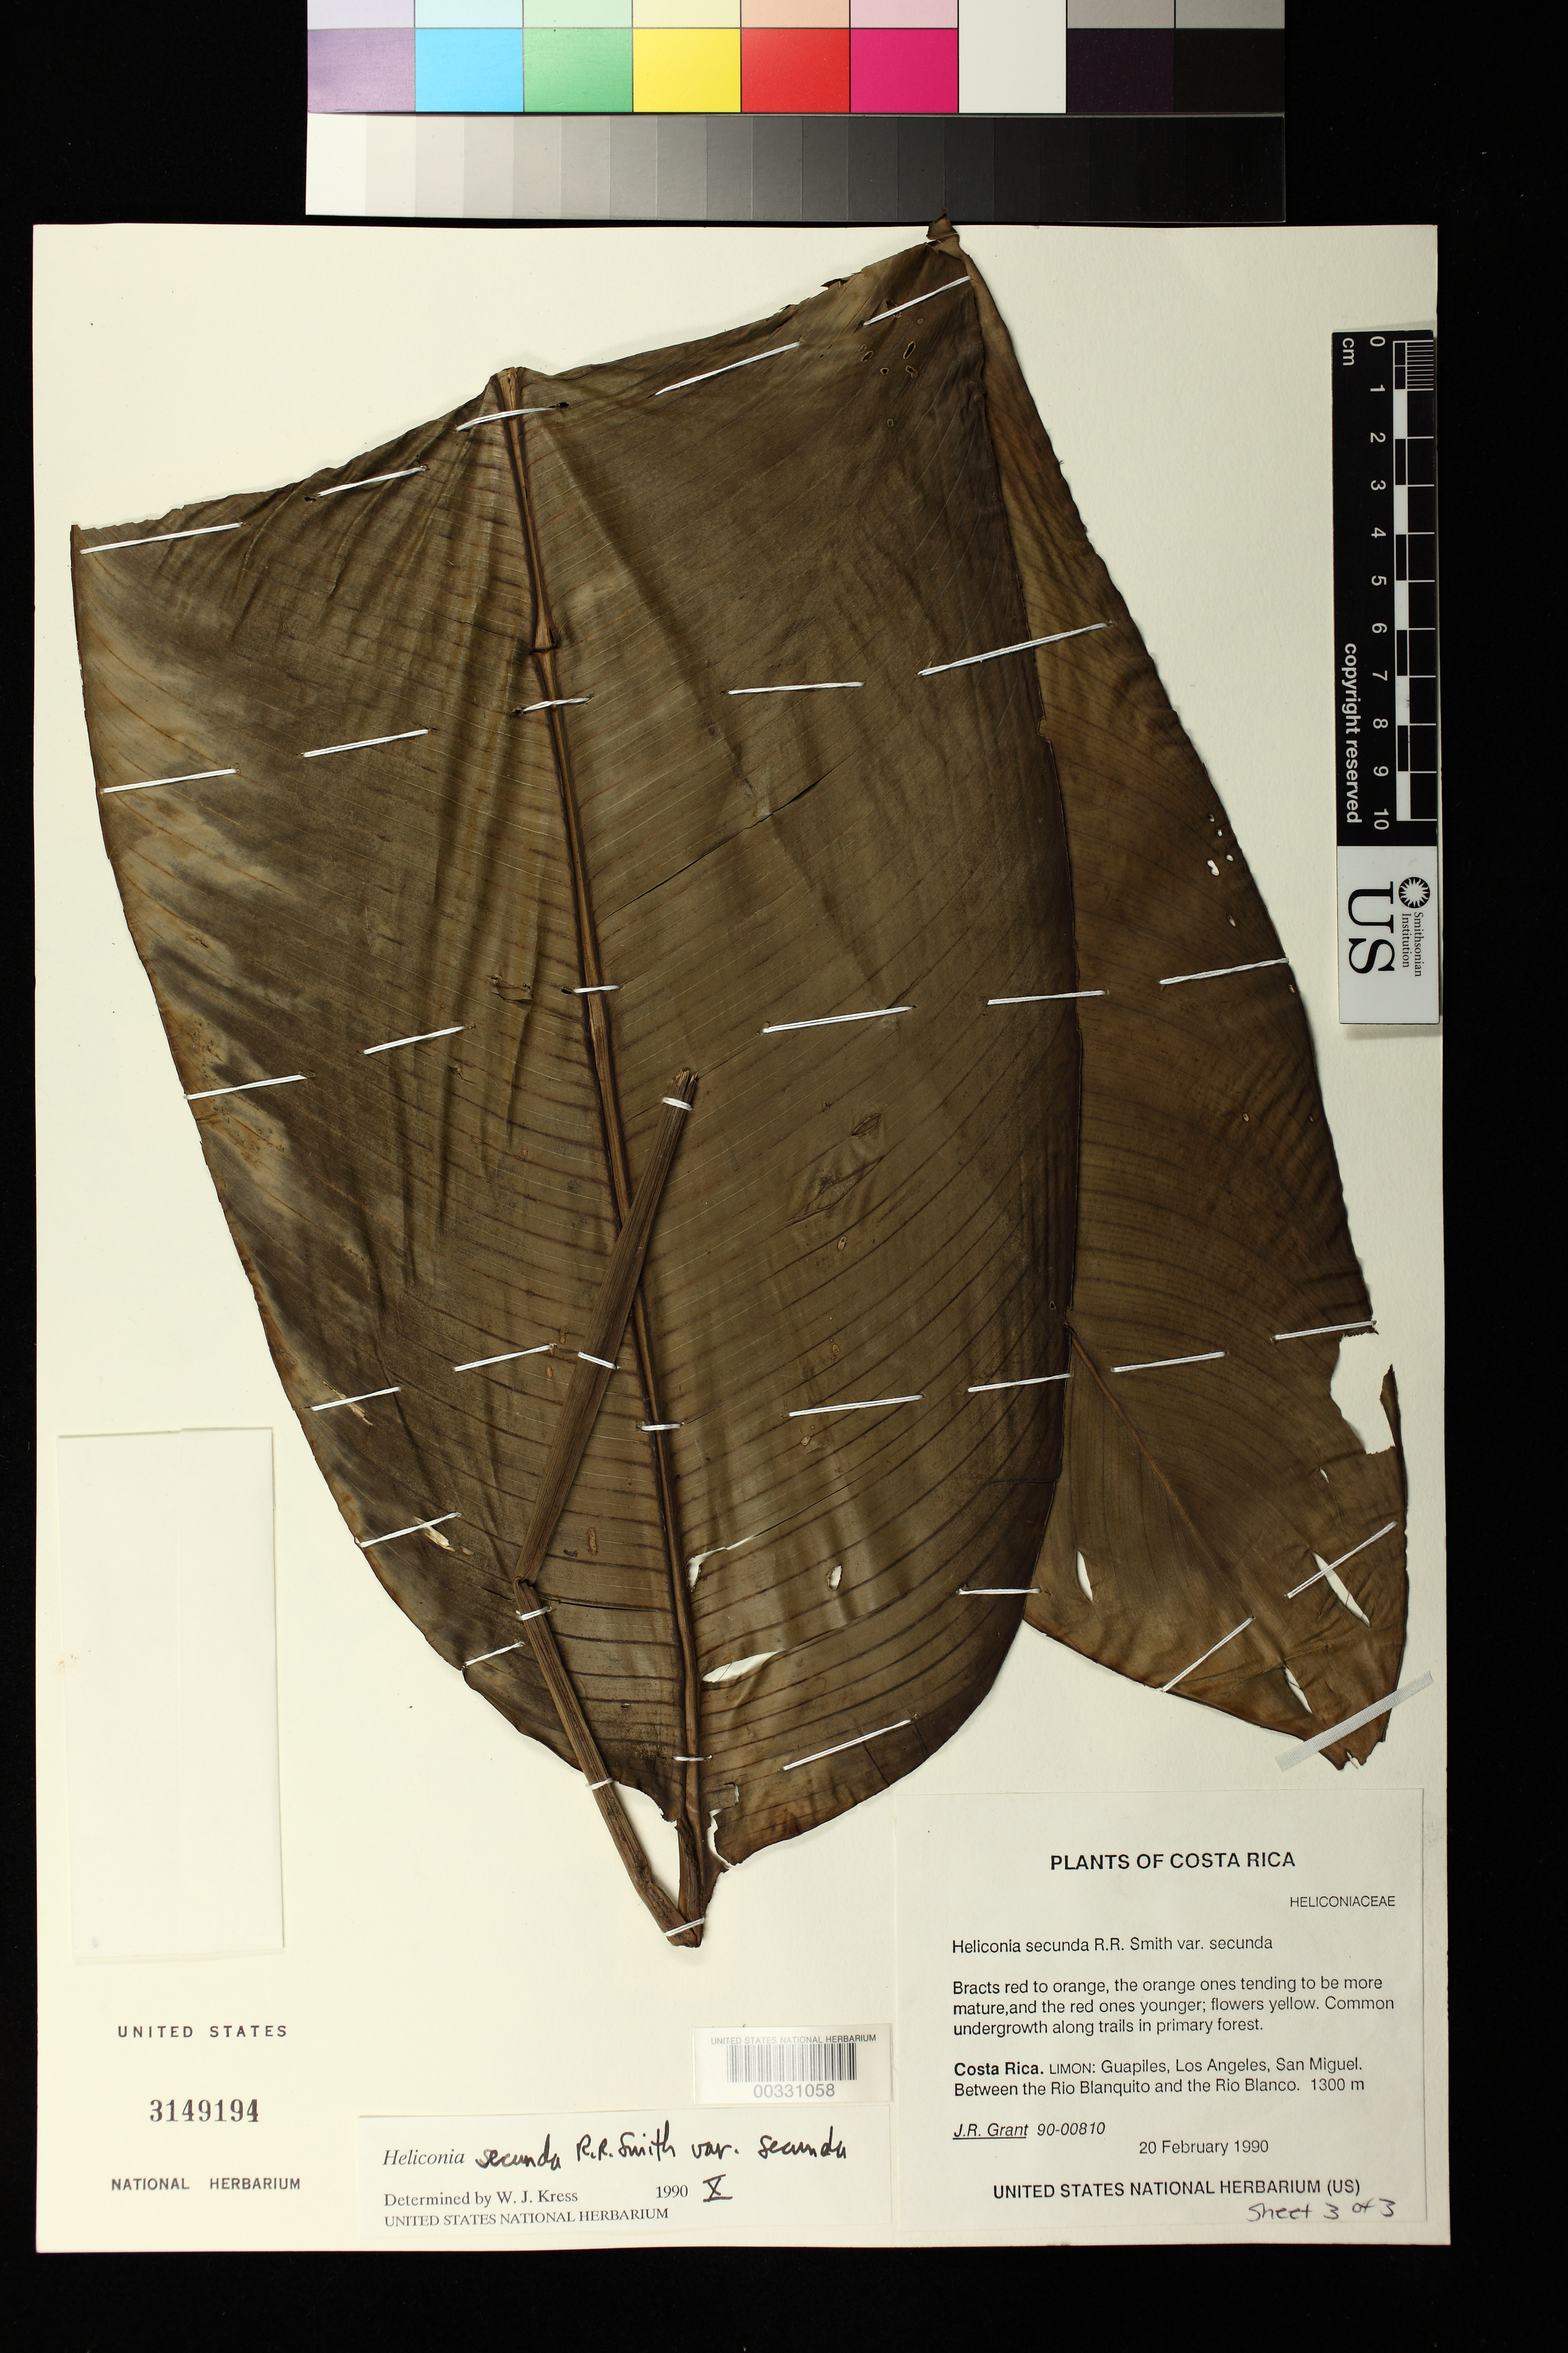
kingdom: Plantae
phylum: Tracheophyta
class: Liliopsida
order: Zingiberales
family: Heliconiaceae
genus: Heliconia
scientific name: Heliconia secunda var. secunda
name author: R.R. Sm.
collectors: J. R. Grant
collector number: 90-00810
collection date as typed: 20 Feb 1990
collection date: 1990-02-20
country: Costa Rica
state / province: Limón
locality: Guapiles, los angeles, san miguel, between rio blanquito and rio blanco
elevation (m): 1300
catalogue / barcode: US 3149194